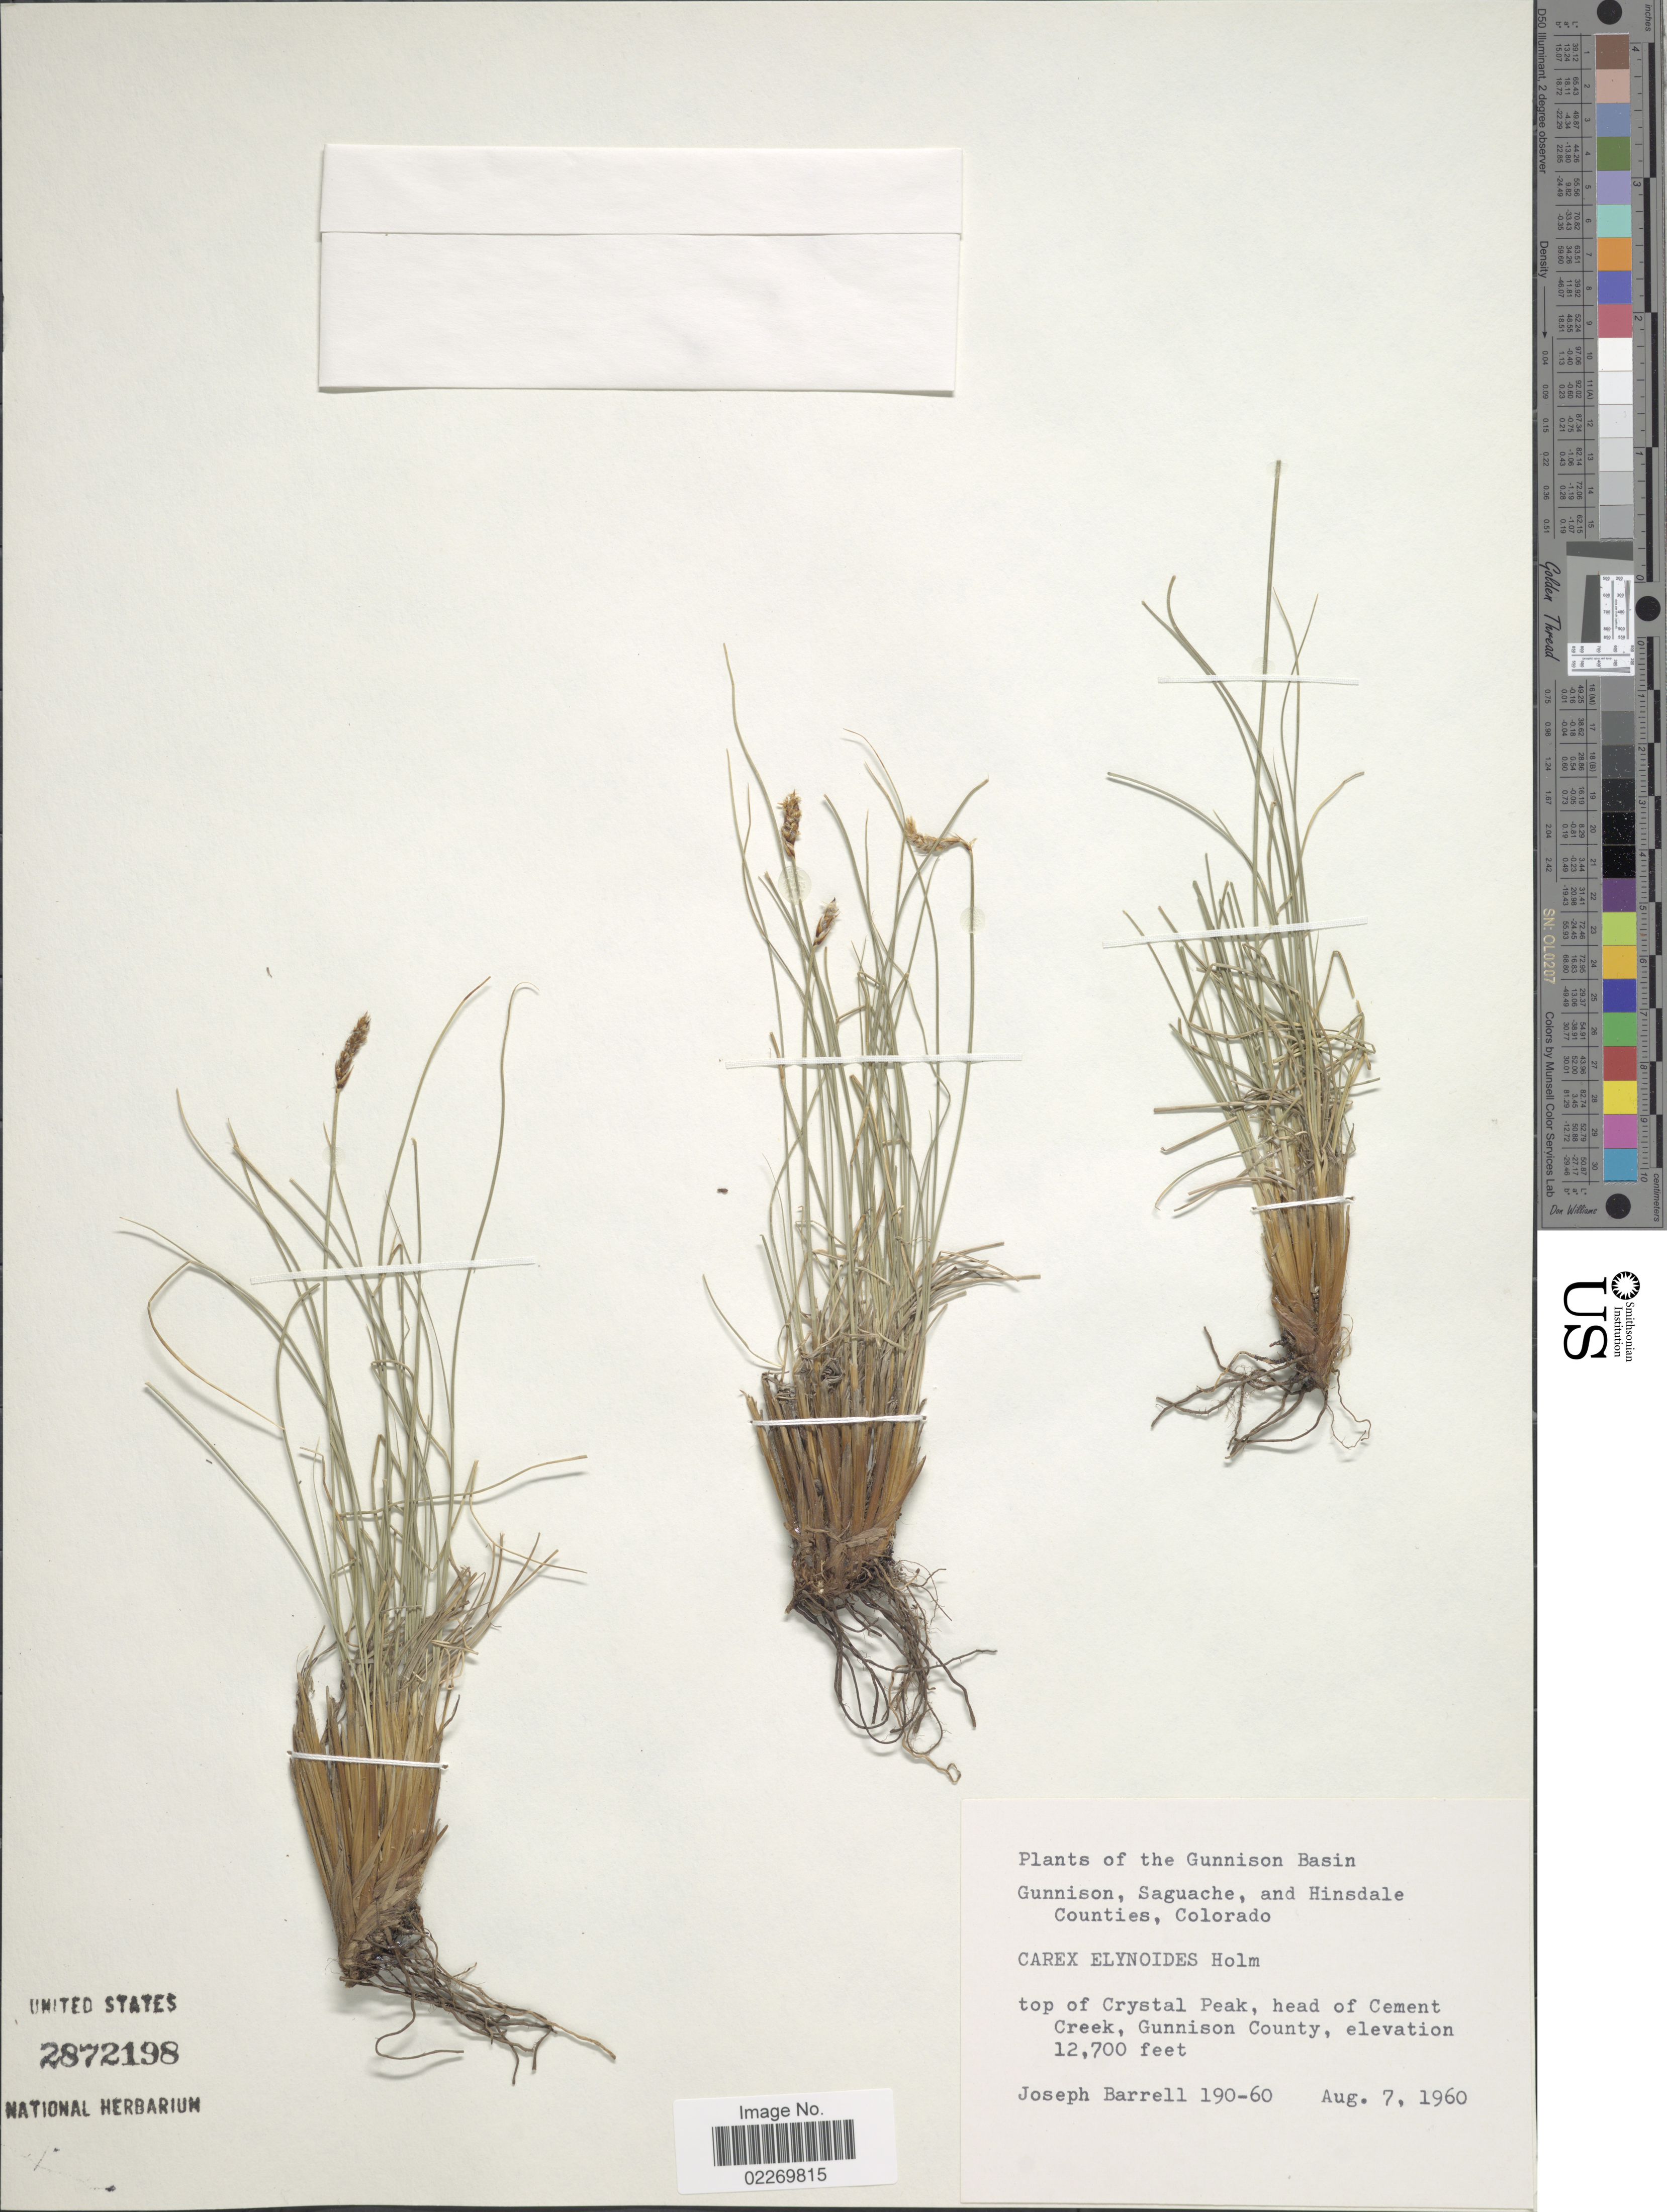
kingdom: Plantae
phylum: Tracheophyta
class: Liliopsida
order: Poales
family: Cyperaceae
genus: Carex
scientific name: Carex elynoides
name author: Holm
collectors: J. Barrell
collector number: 190-60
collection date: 1960-08-07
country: United States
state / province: Colorado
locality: Gunnison Basin. Gunnison, Saguache, and Hinsdale Counties. Top of Crystal Peak, head of Cement Creek, Gunnison County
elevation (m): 3871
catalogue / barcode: US 2872198